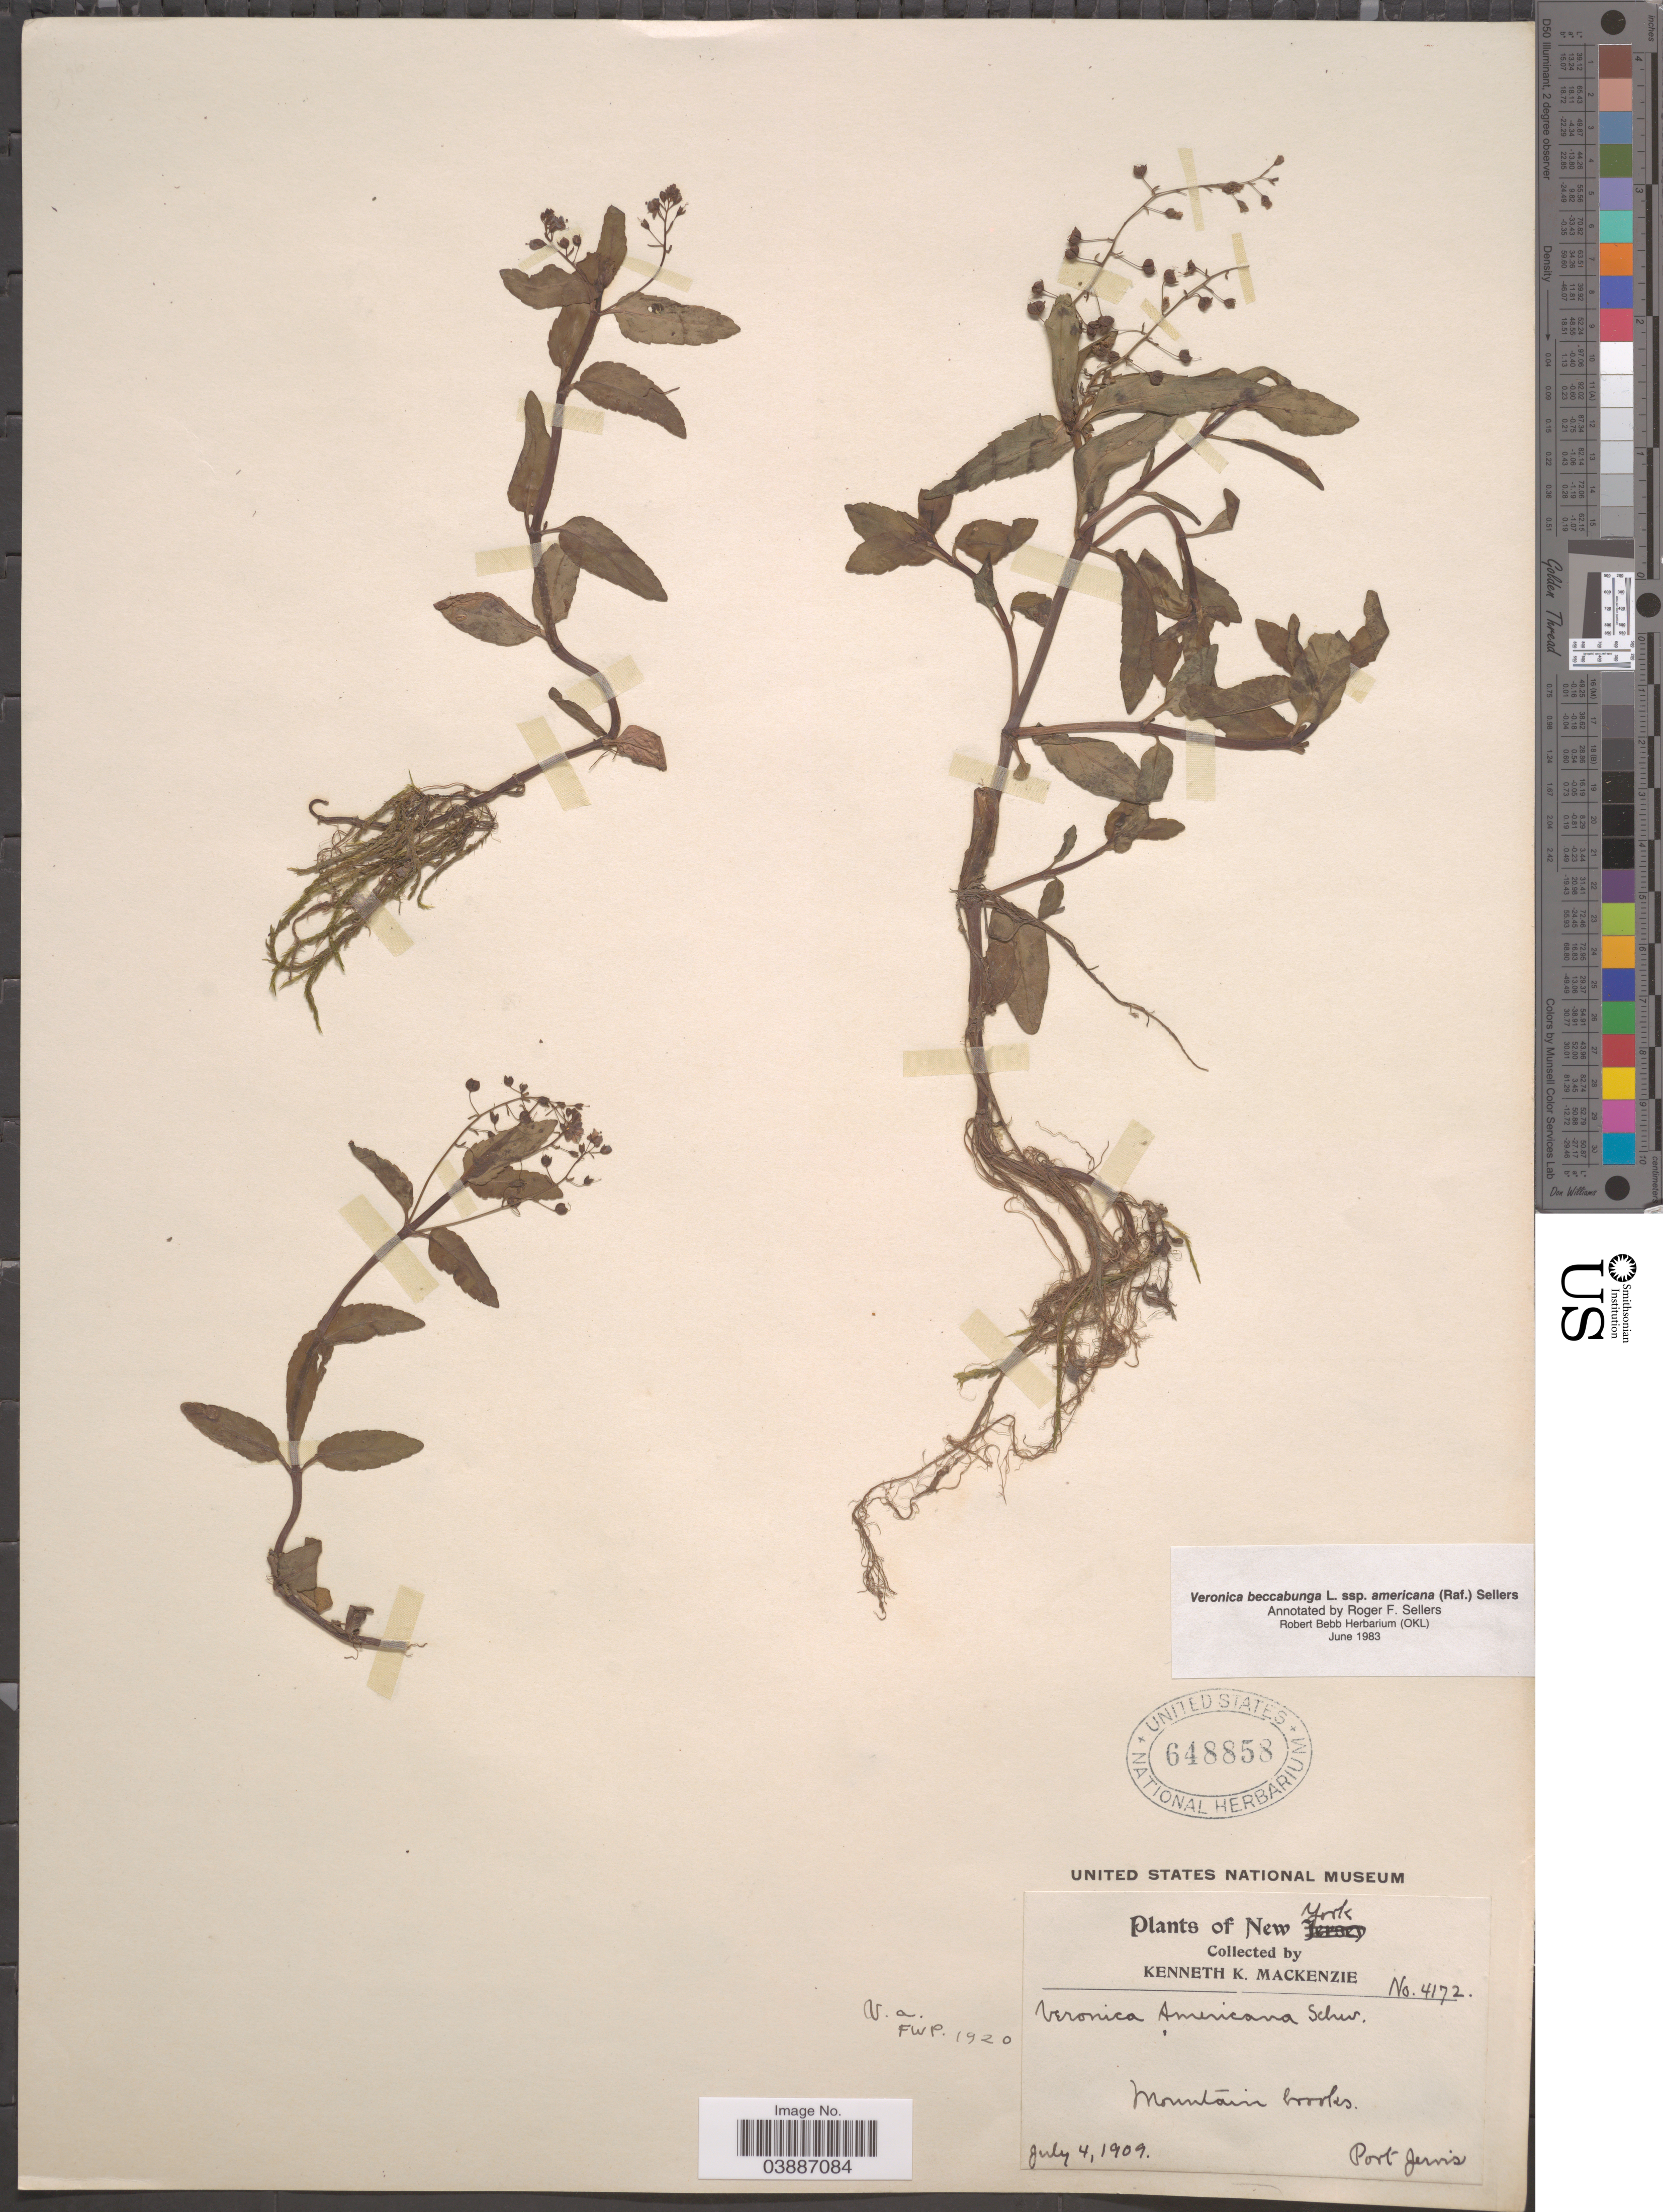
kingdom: Plantae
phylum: Tracheophyta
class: Magnoliopsida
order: Lamiales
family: Plantaginaceae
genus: Veronica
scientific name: Veronica beccabunga subsp. americana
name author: Raf.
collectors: K. K. Mackenzie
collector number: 4172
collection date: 1909-07-04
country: United States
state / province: New York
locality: Mountain brooks. Port Jervis.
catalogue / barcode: US 648858